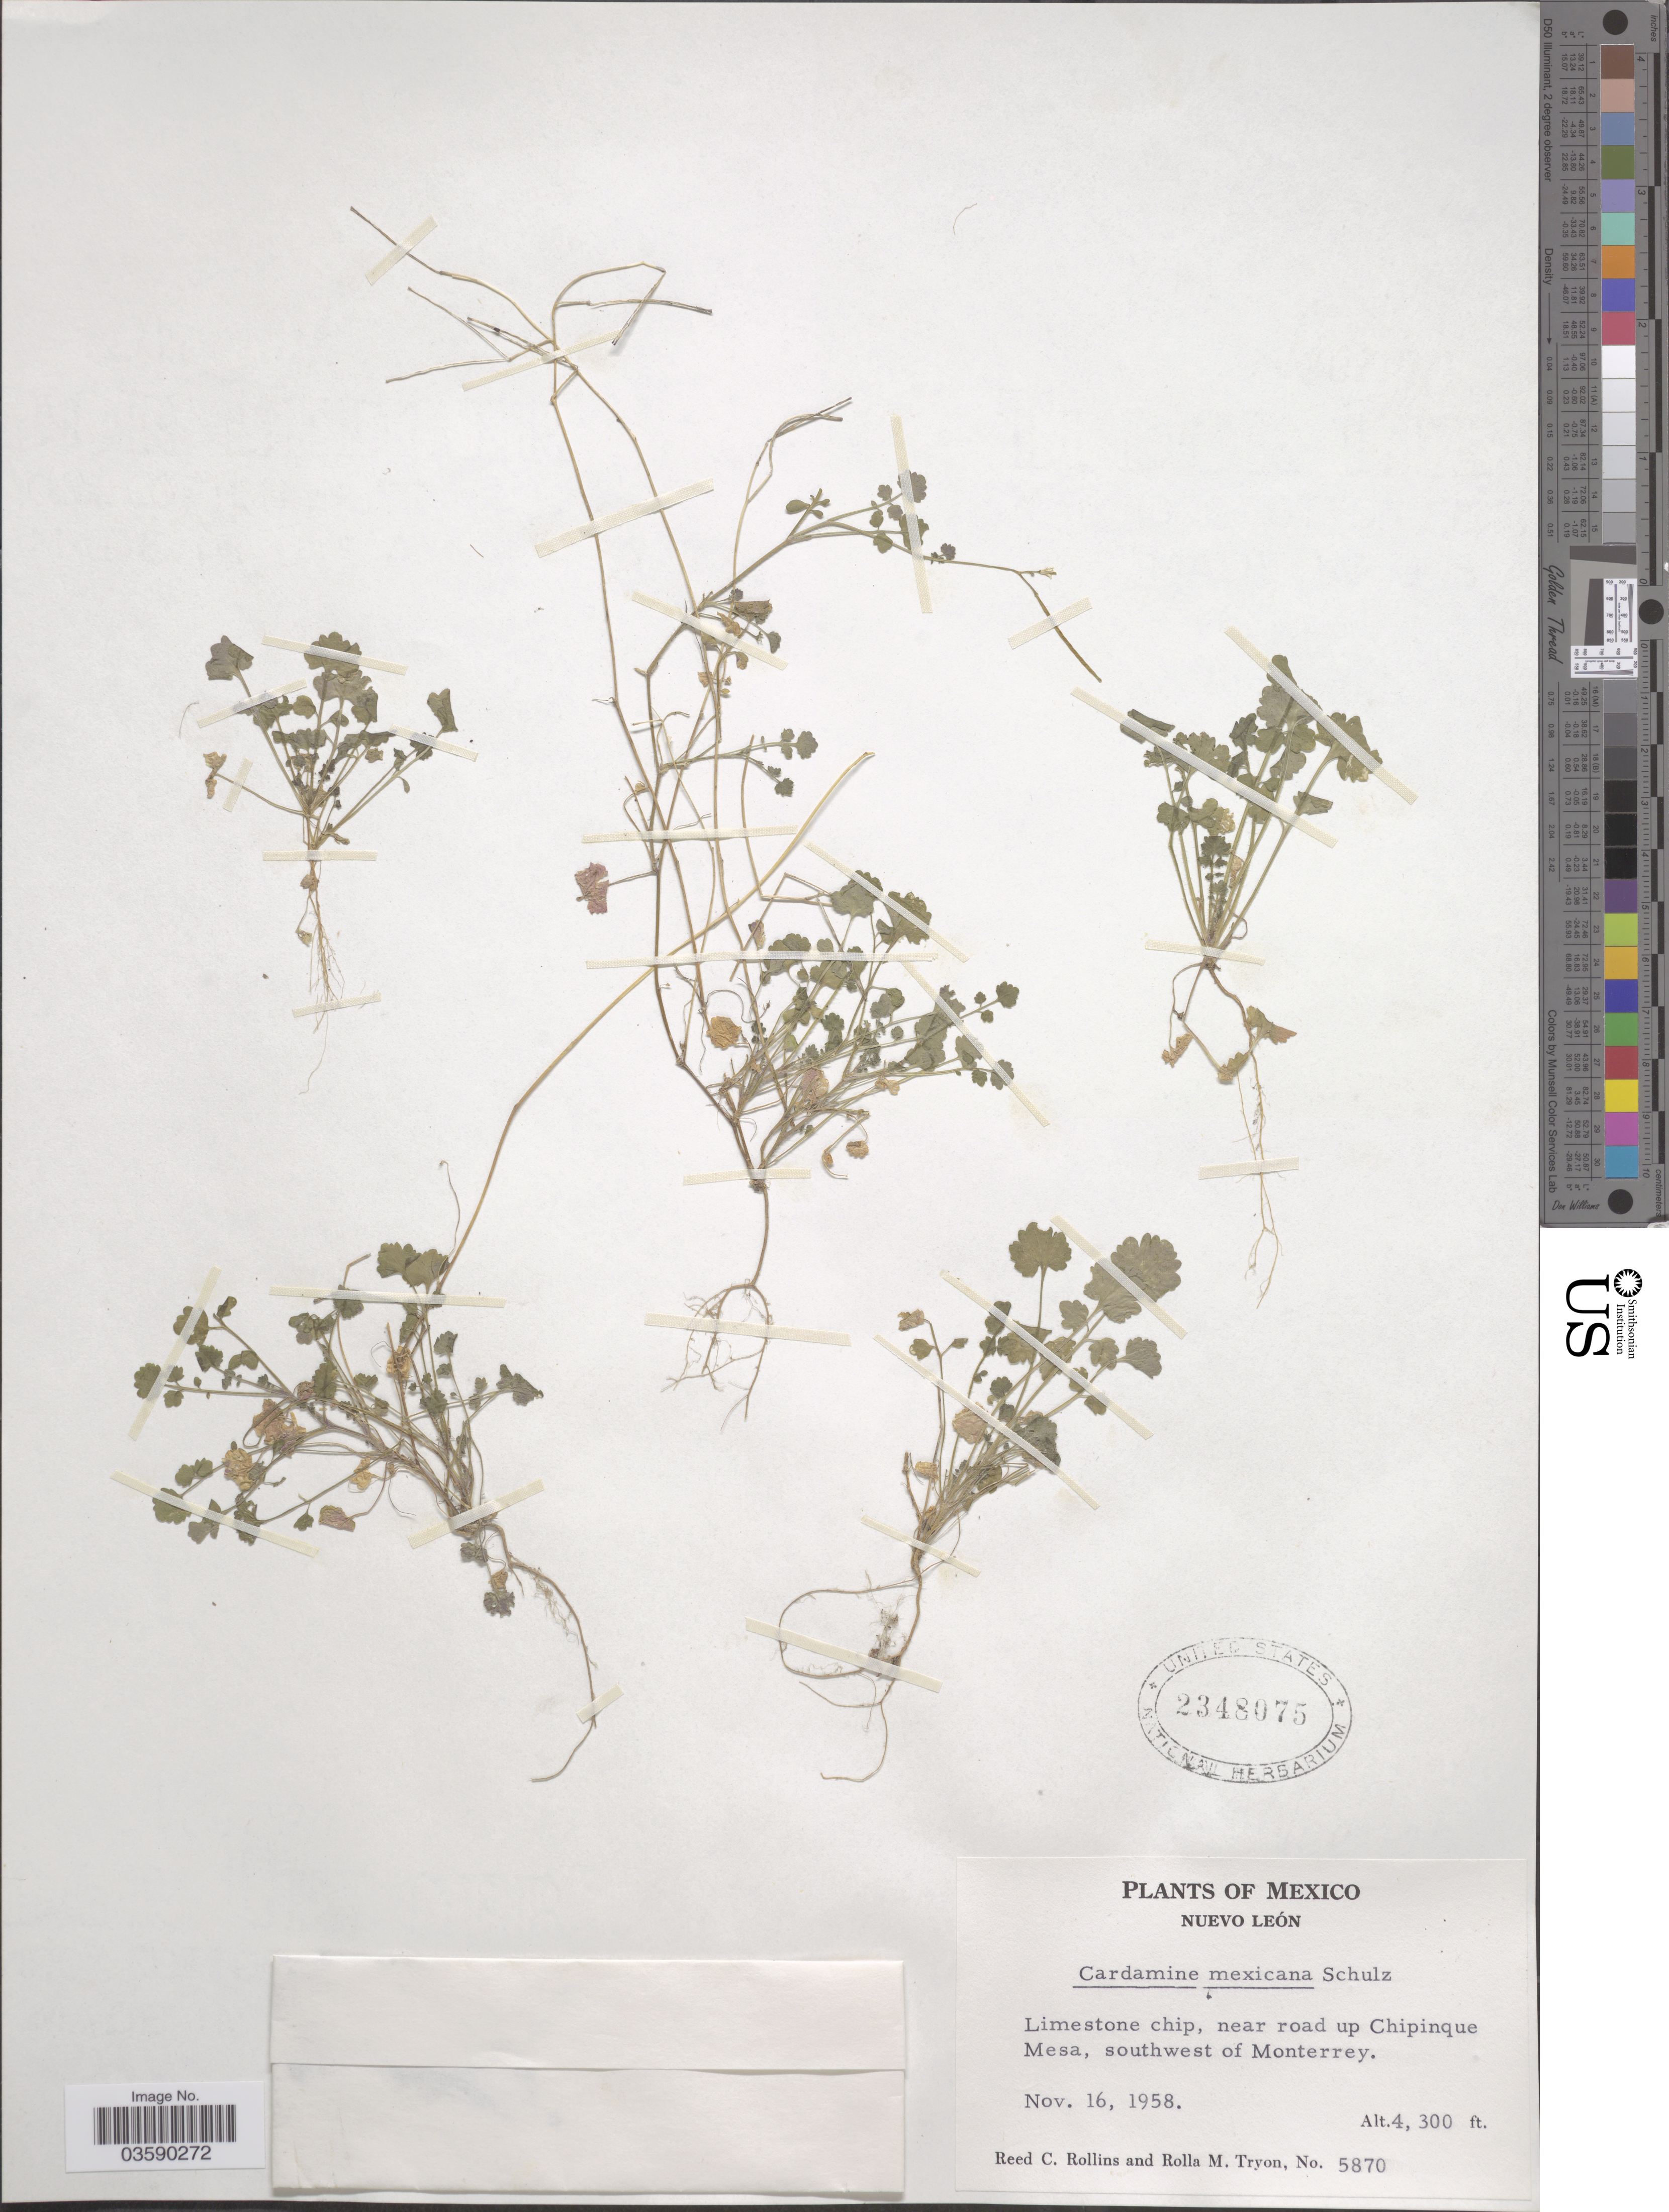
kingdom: Plantae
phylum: Tracheophyta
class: Magnoliopsida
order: Brassicales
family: Brassicaceae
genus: Cardamine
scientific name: Cardamine mexicana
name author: O.E. Schulz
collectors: R. C. Rollins & R. M. Tryon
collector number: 5870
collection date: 1958-11-16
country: Mexico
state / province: Nuevo León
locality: Limeston chip, near road up Chipinque Mesa, southwest of Monterrey.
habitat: limestone chip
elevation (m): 1311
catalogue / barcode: US 2348075